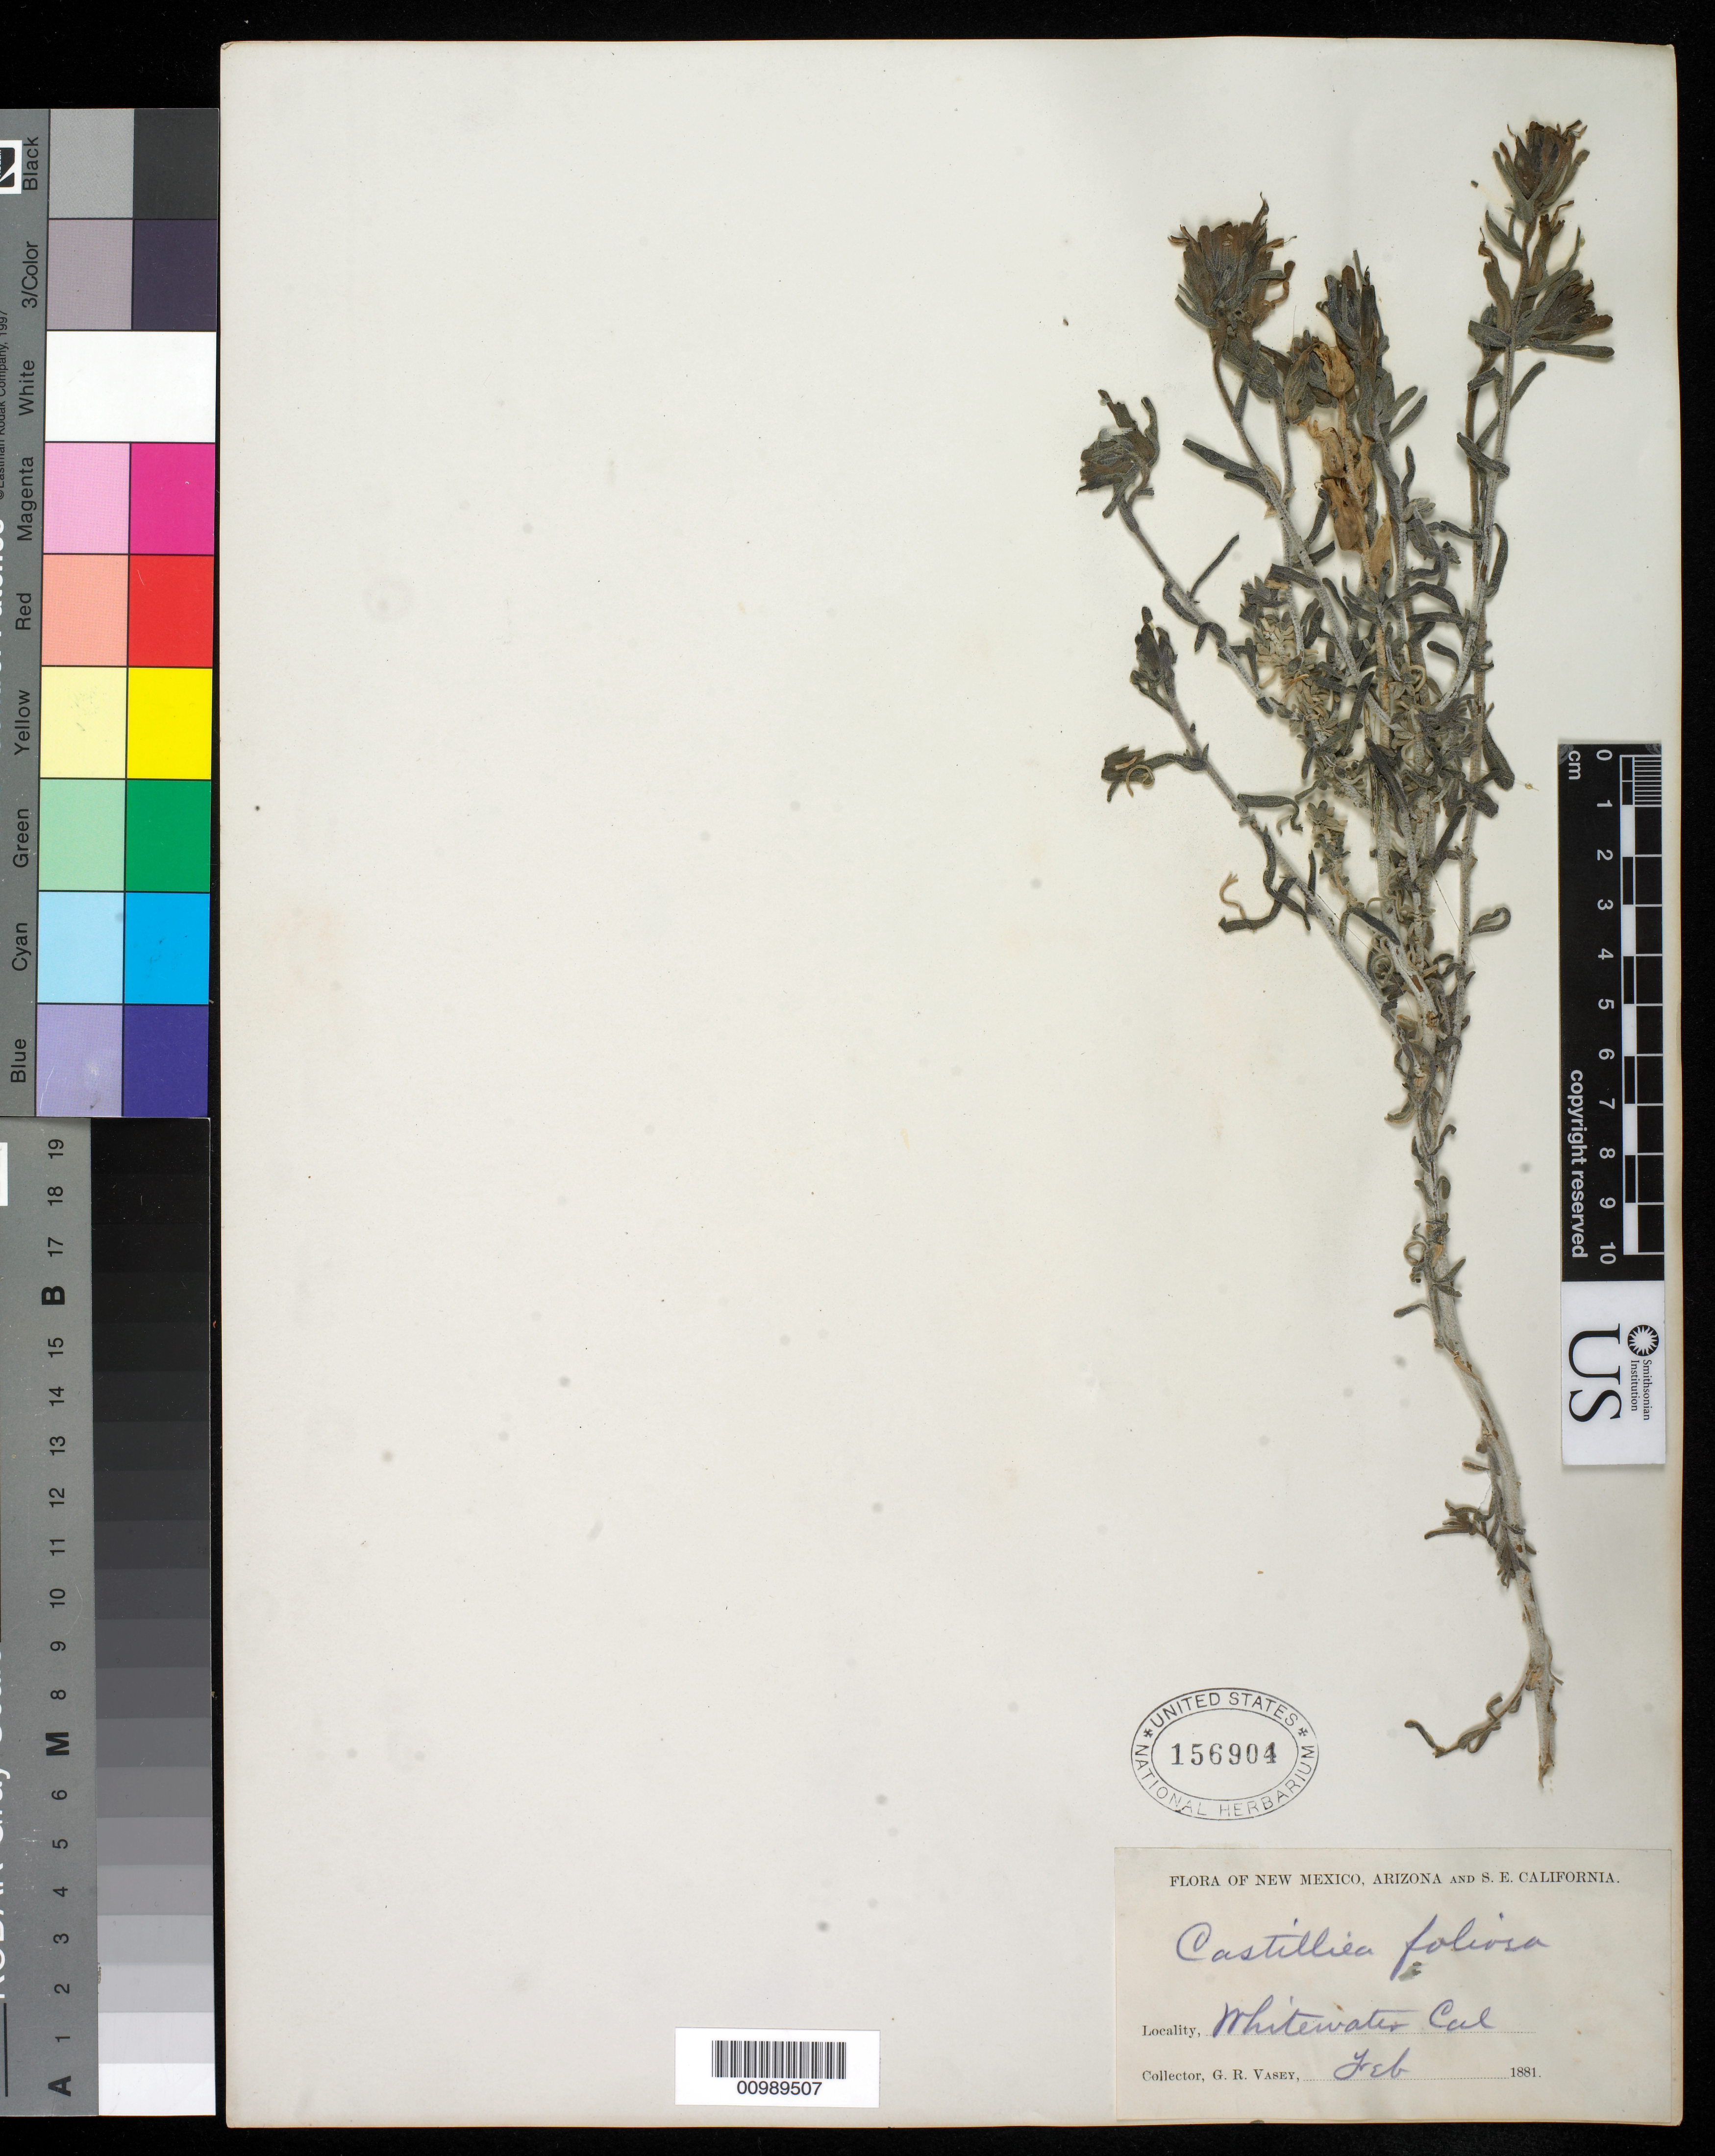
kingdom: Plantae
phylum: Tracheophyta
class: Magnoliopsida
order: Lamiales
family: Orobanchaceae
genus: Castilleja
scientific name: Castilleja foliolosa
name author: Hook. f.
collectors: G. Vasey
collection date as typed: Feb 1881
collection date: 1881-02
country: United States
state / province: California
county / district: Riverside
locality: Whitewater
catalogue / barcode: US 156904